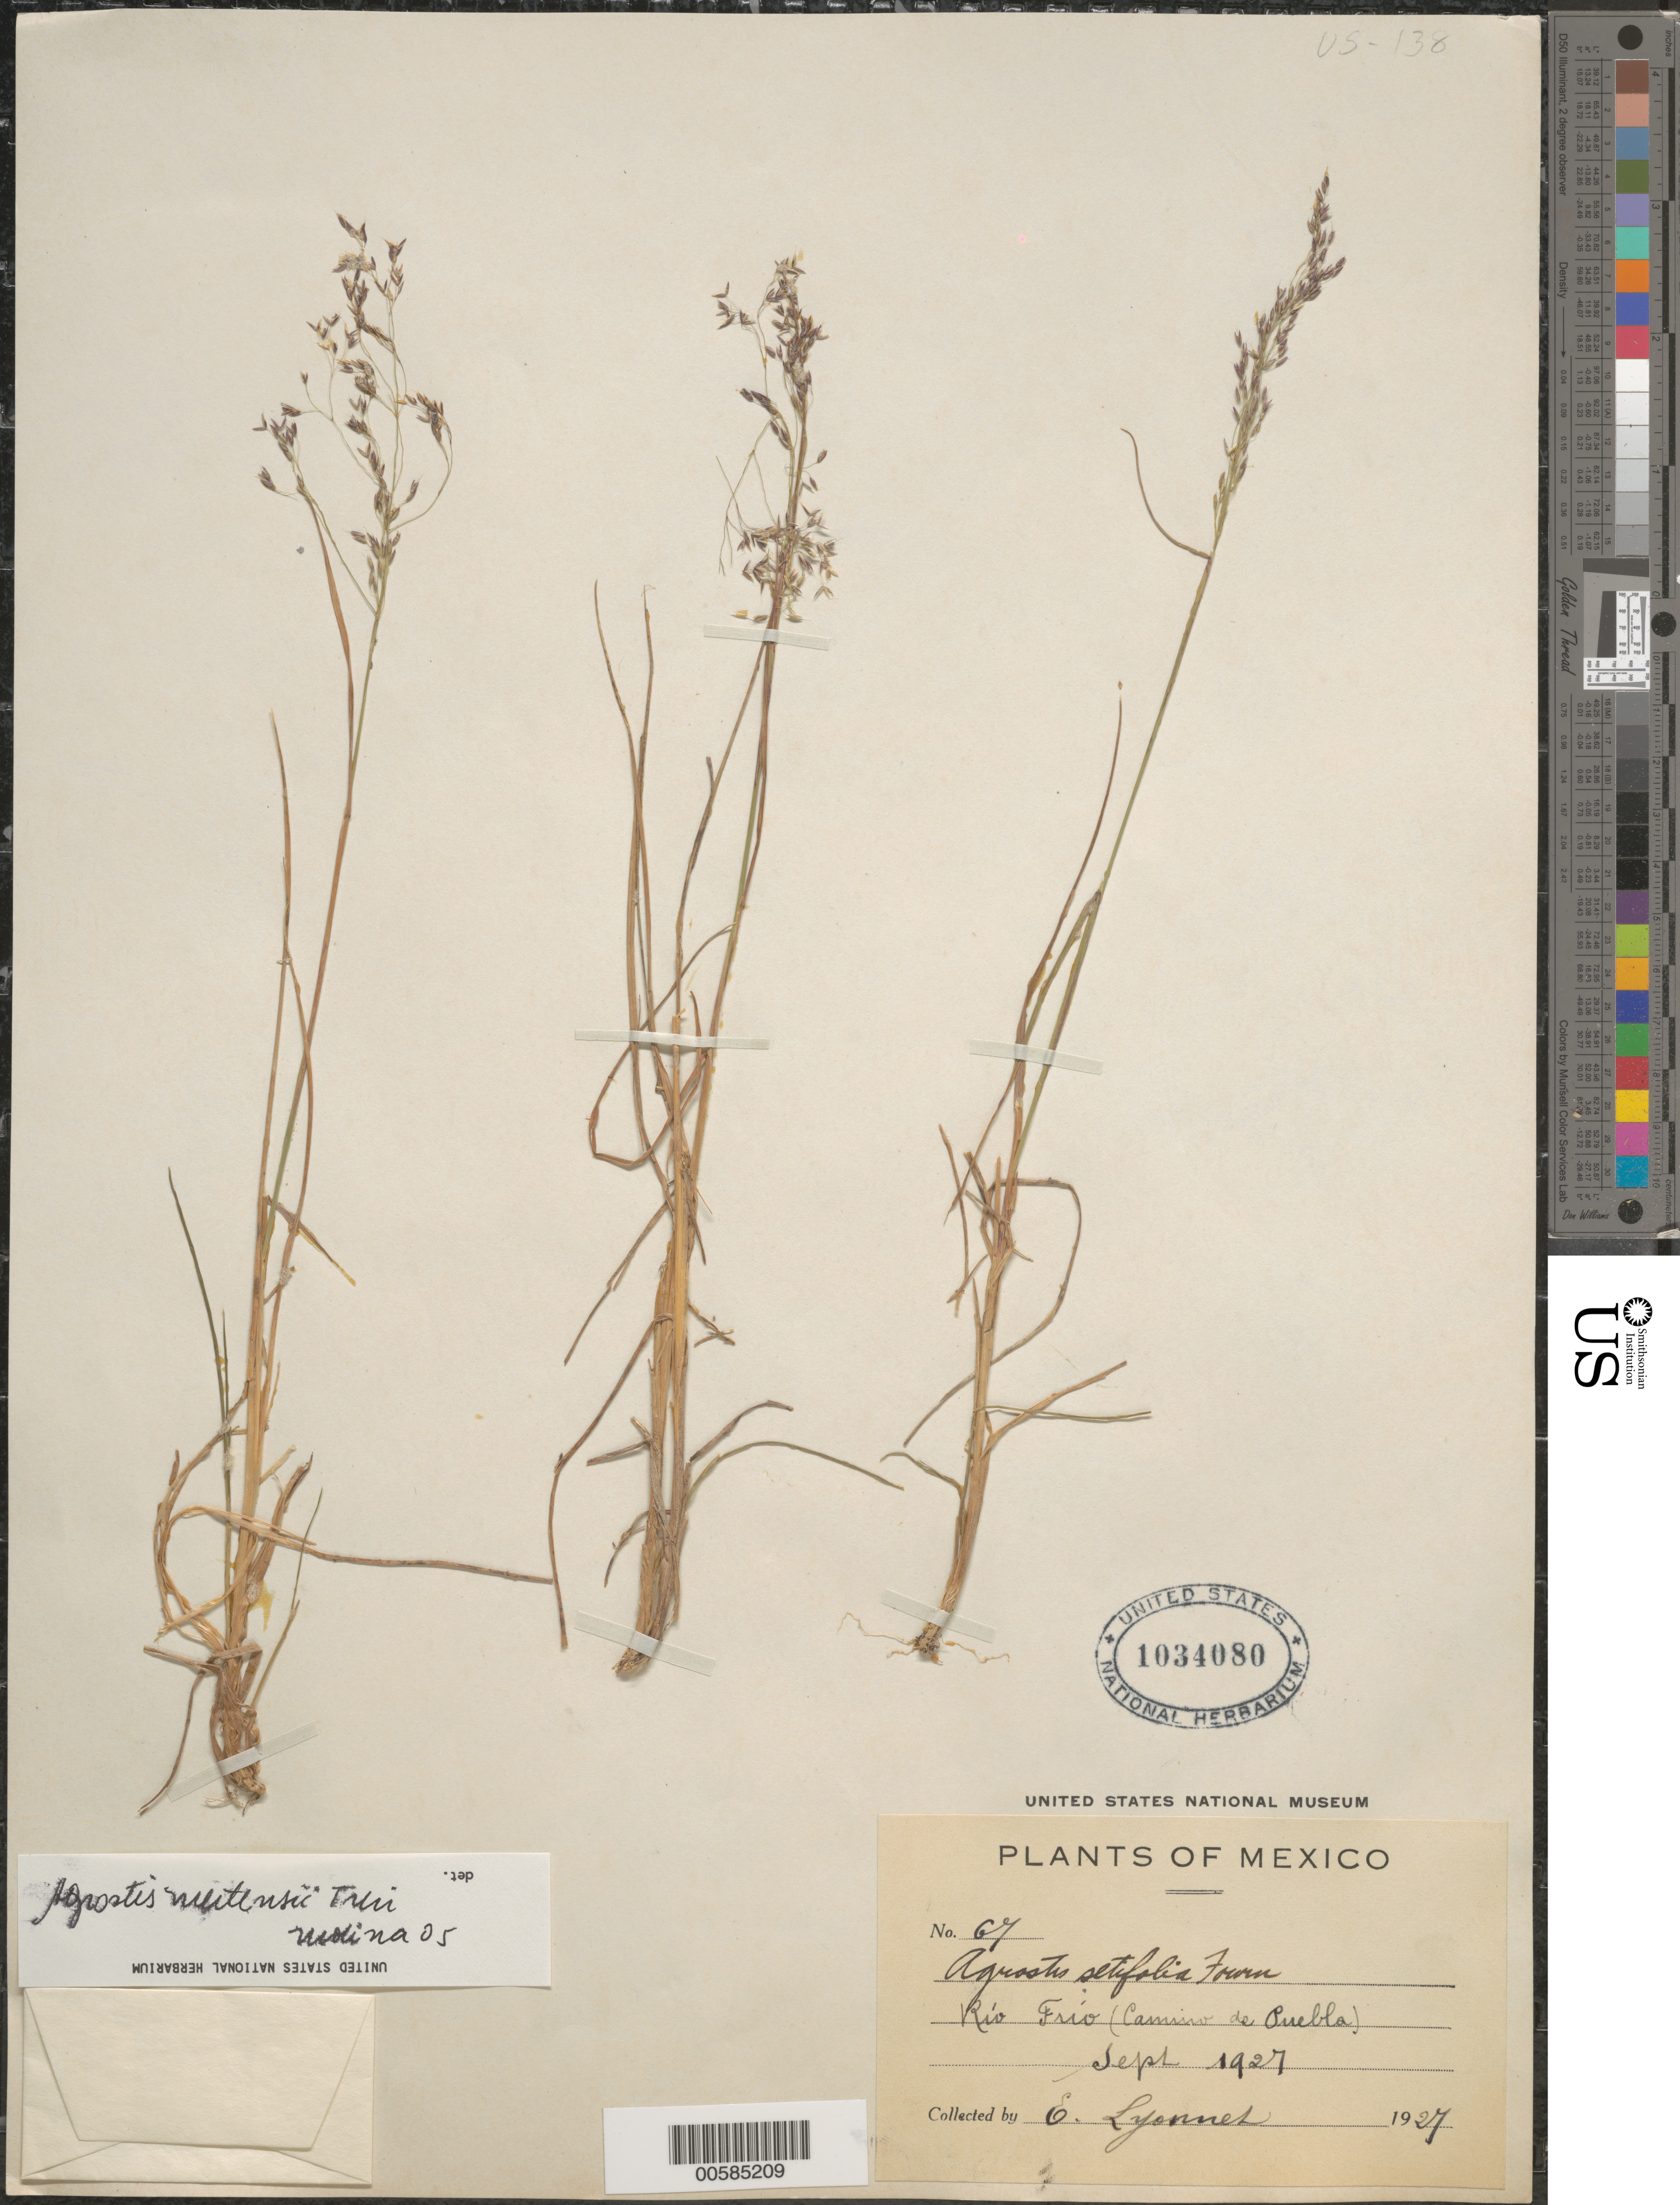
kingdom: Plantae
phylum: Tracheophyta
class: Liliopsida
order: Poales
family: Poaceae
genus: Agrostis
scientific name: Agrostis mertensii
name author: Trin.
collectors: Bro. E. Lyonnet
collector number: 67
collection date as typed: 0 Sep 1927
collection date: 1927-09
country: Mexico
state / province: Puebla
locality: Rio Trio (Camino de Puebla).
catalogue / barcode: US 1034080